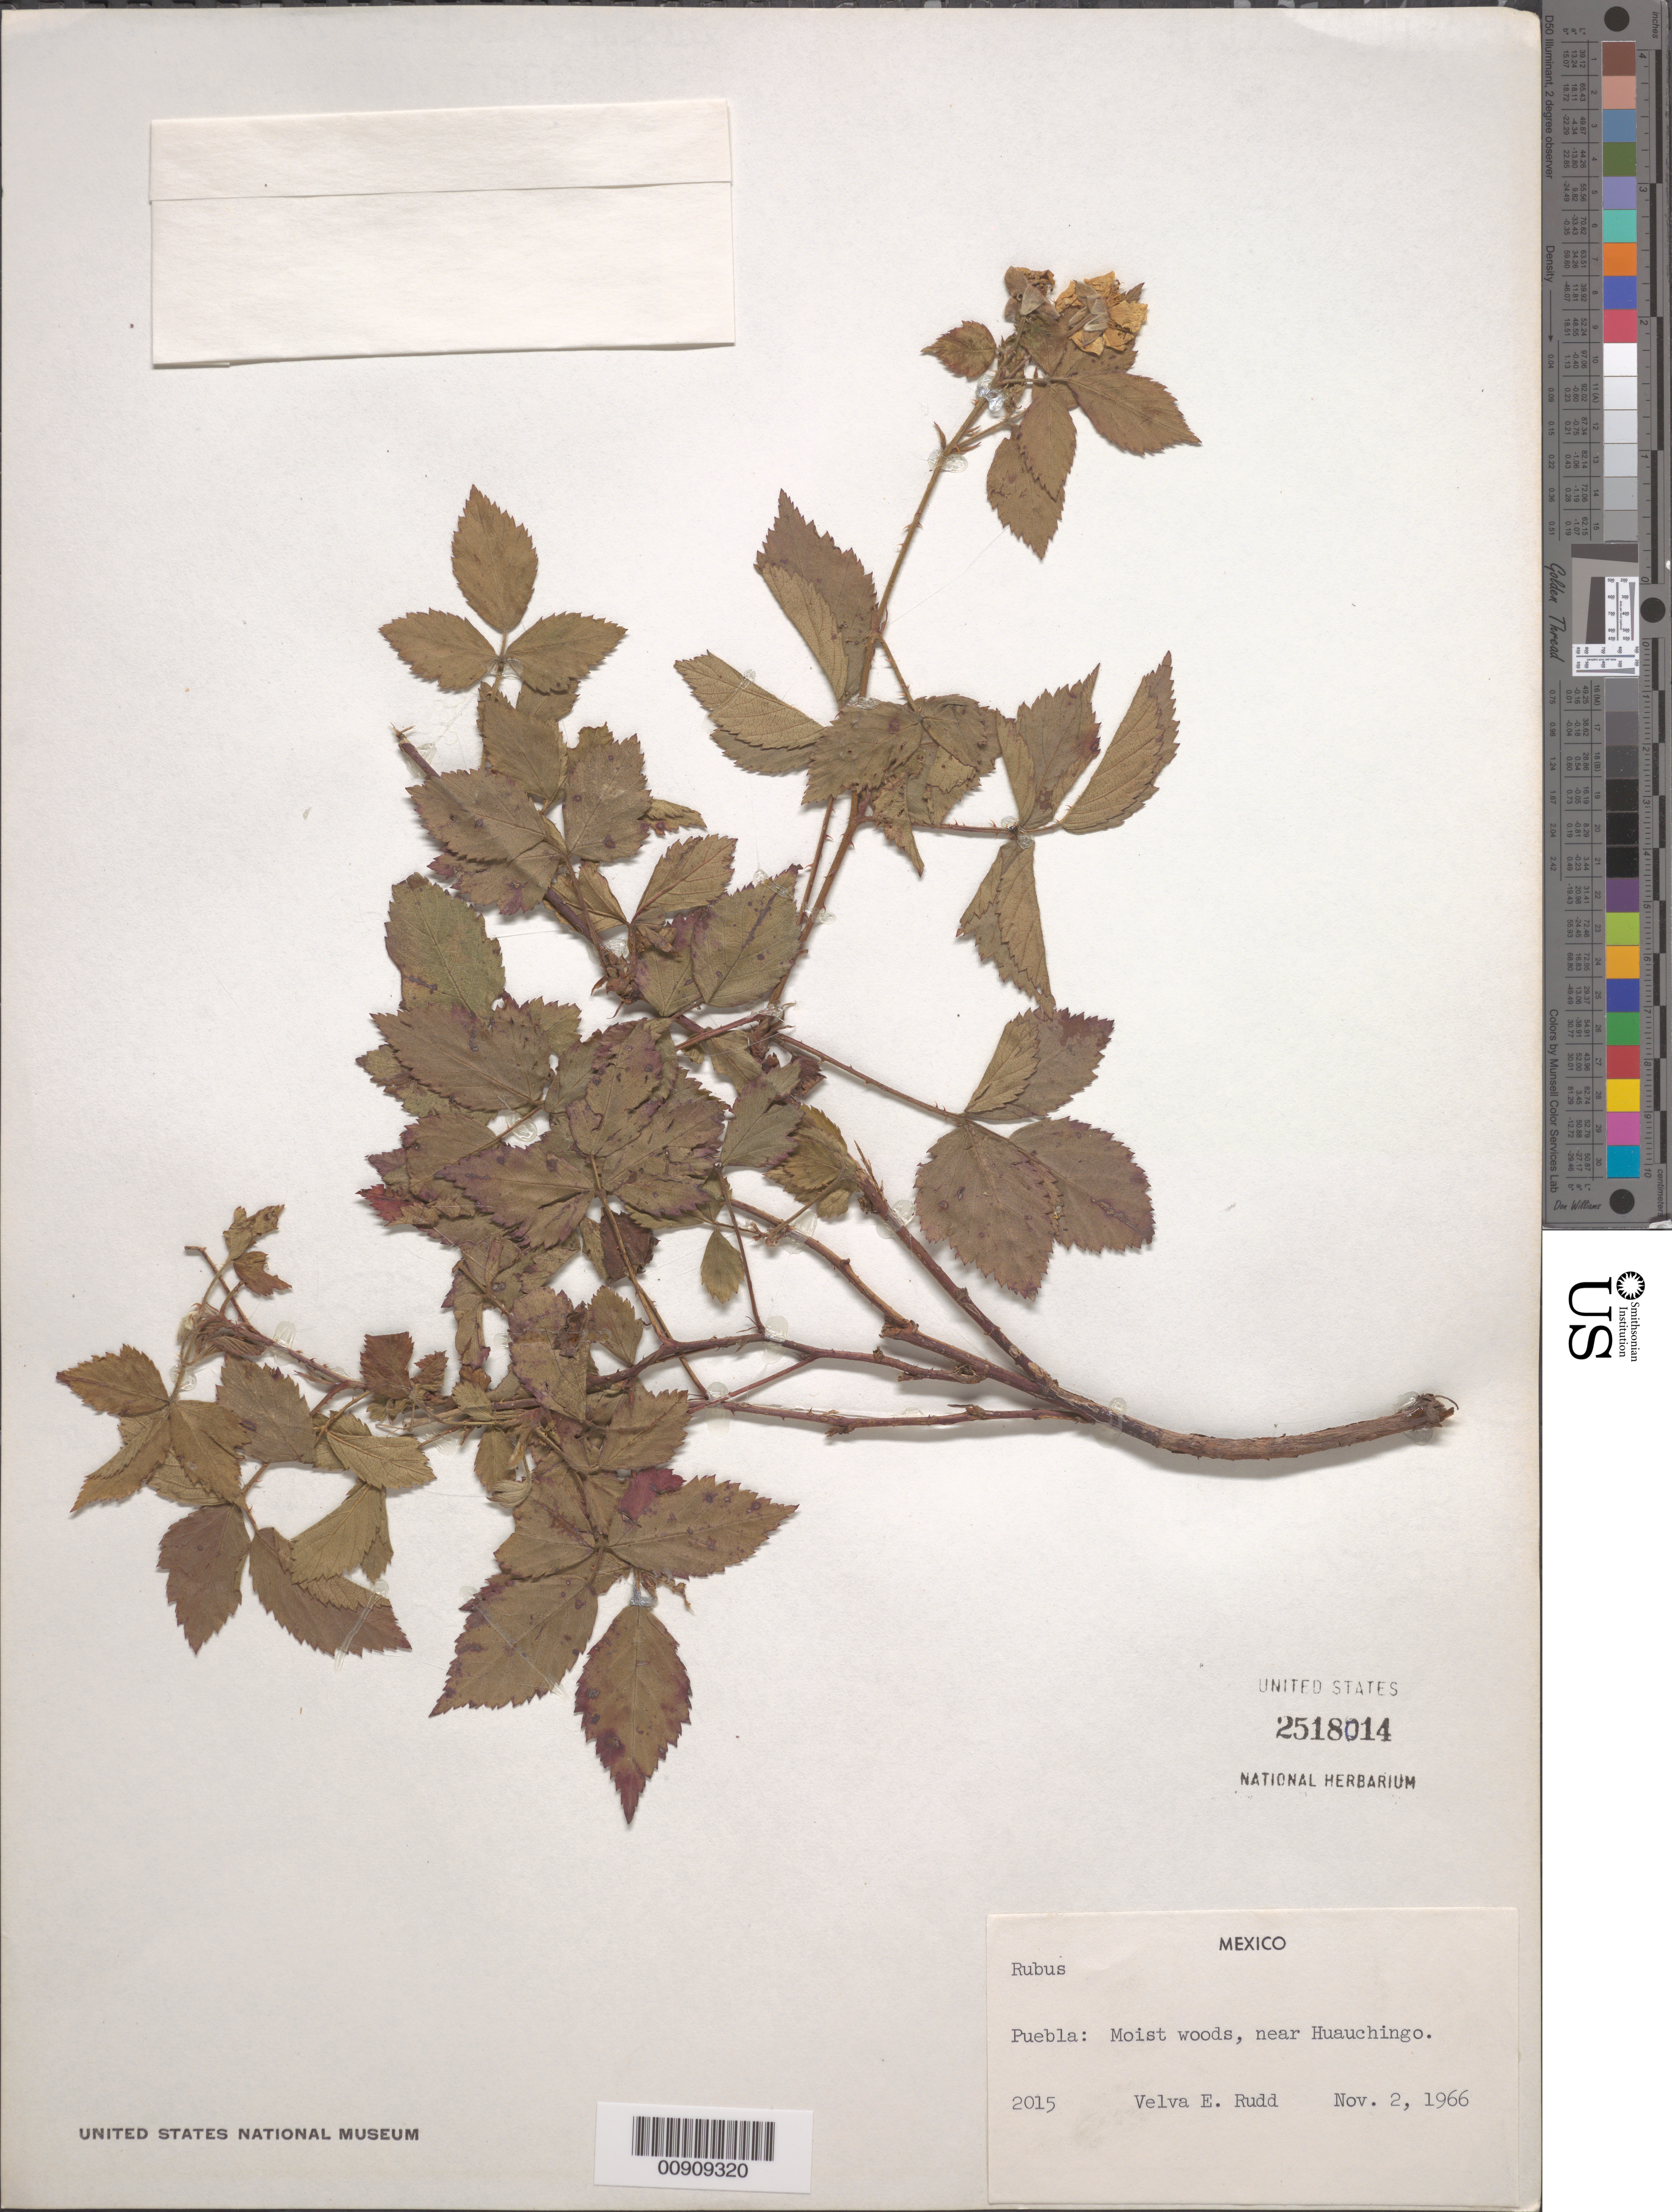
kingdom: Plantae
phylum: Tracheophyta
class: Magnoliopsida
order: Rosales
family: Rosaceae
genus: Rubus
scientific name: Rubus sp.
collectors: V. E. Rudd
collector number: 2015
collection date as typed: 02 Nov 1966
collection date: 1966-11-02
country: Mexico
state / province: Puebla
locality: Puebla: Near Huauchingo.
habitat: Moist woods.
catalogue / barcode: US 2518014